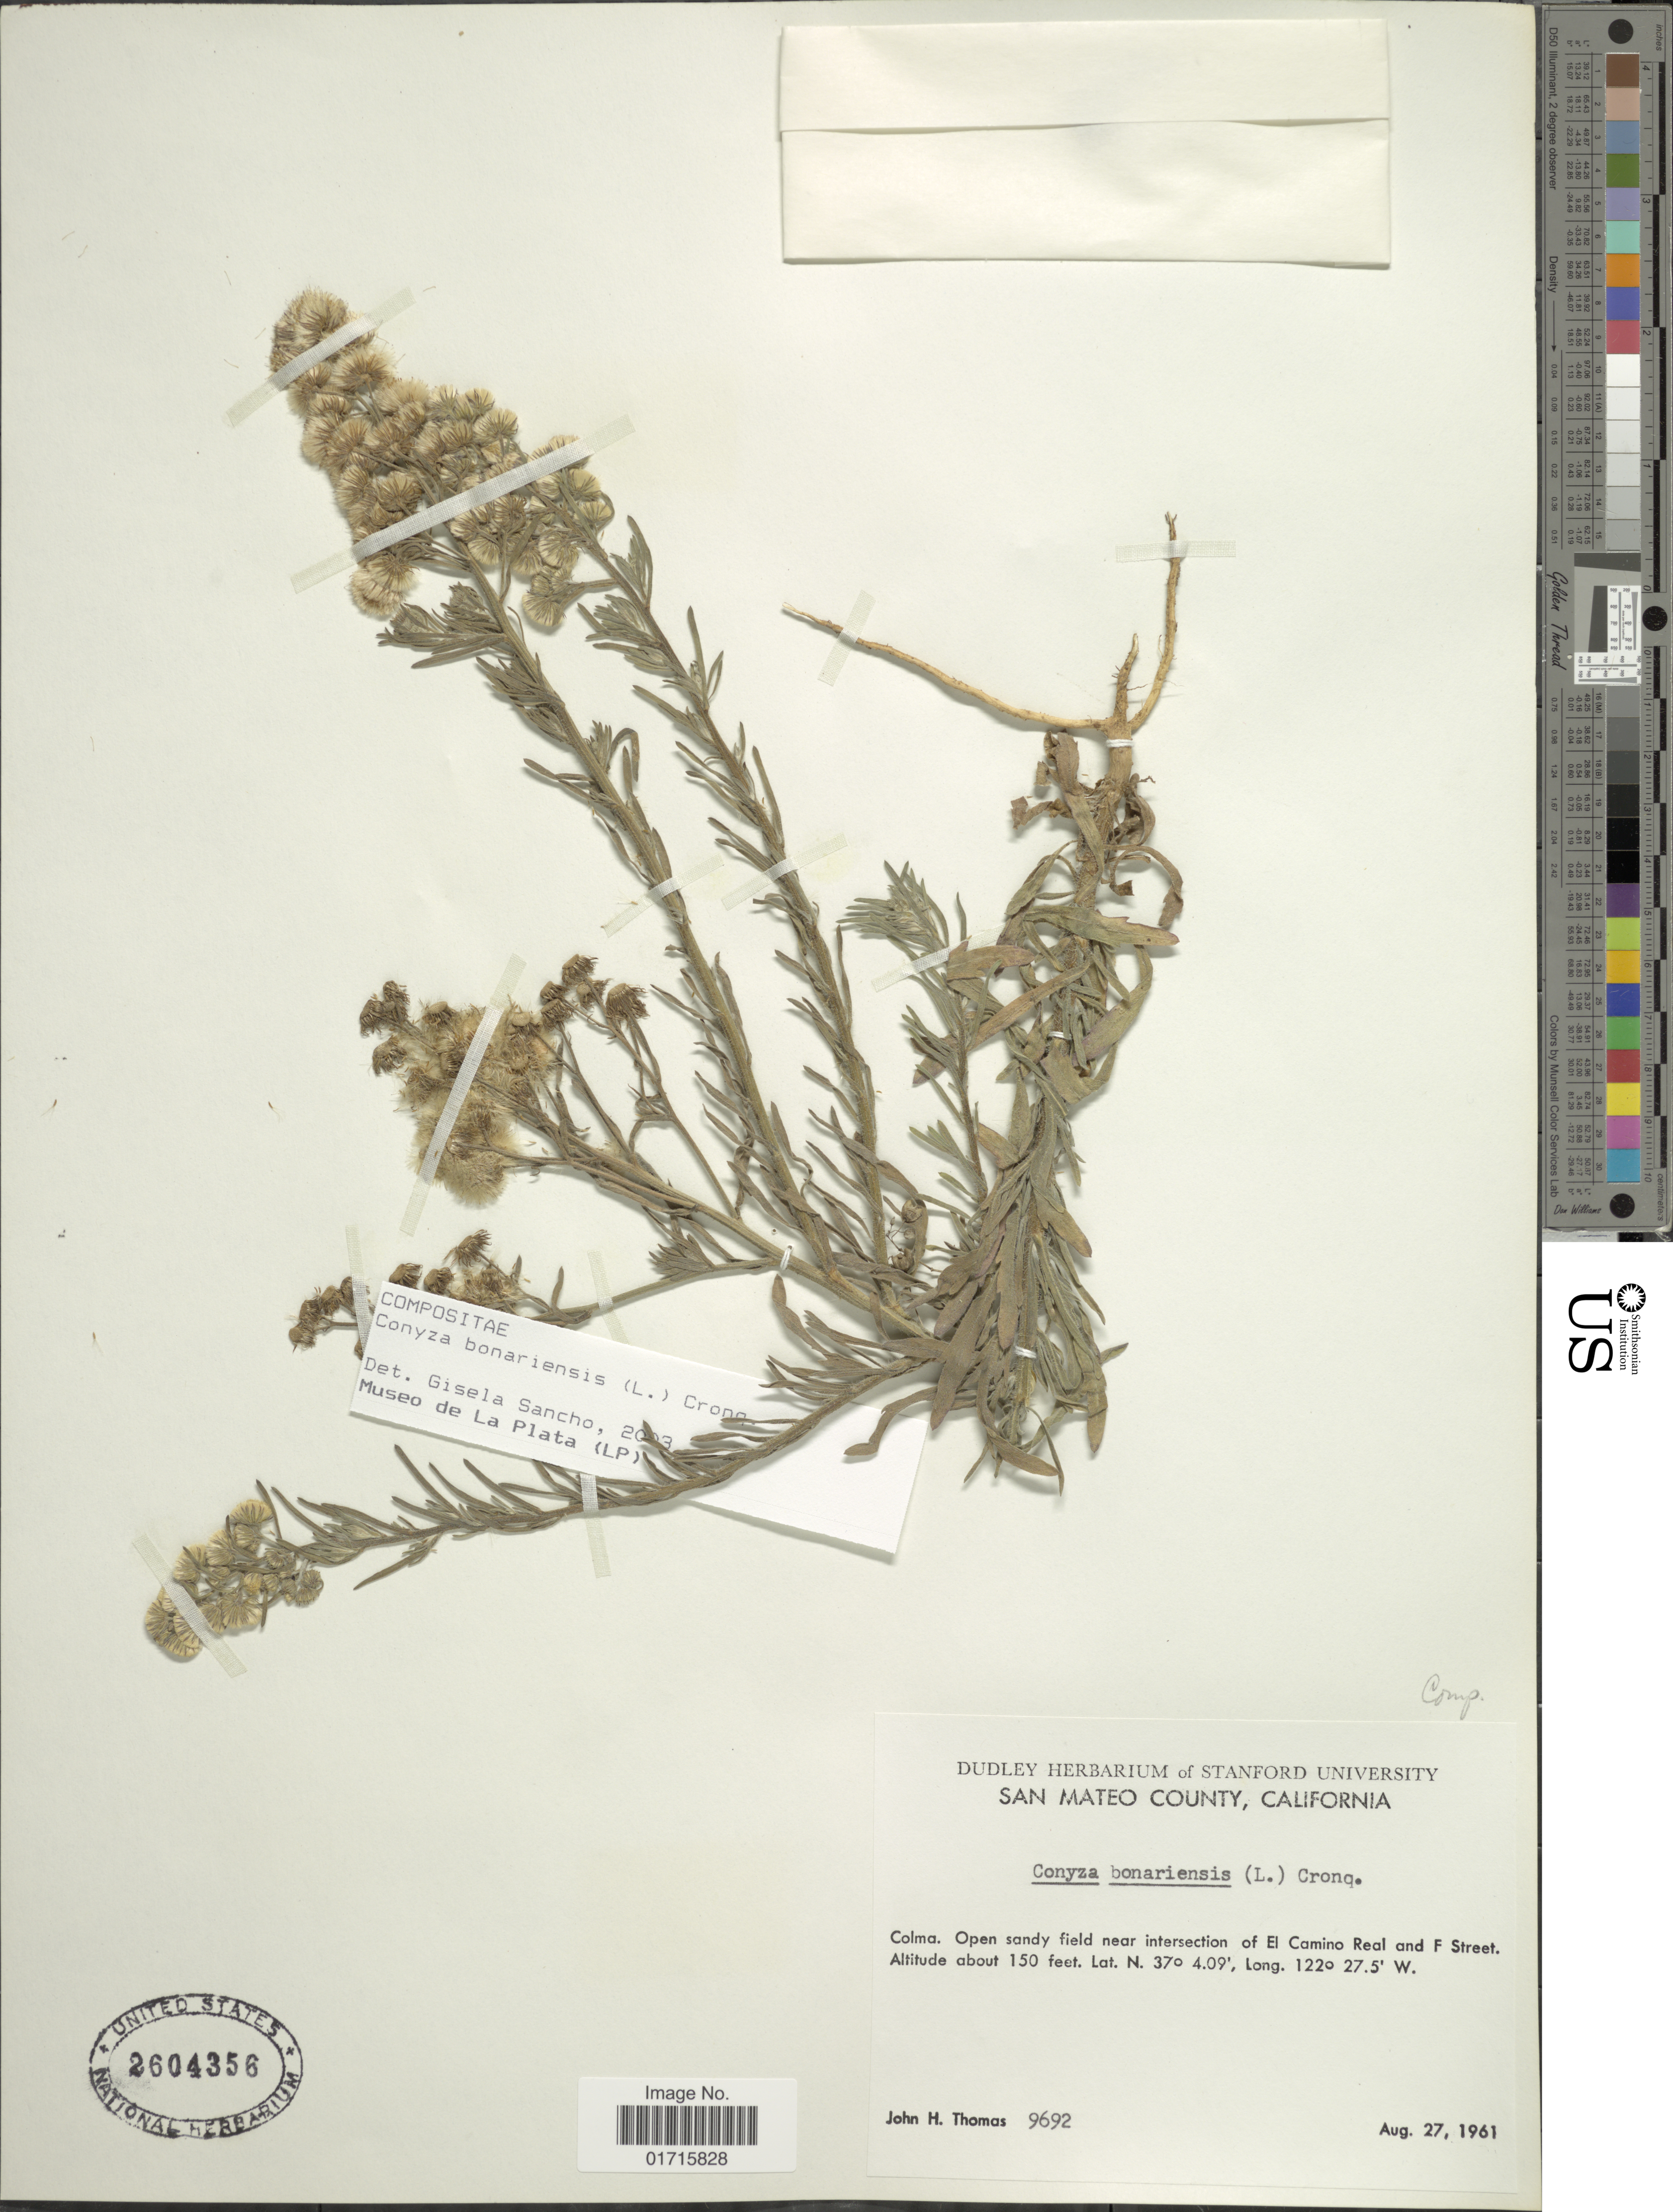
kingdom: Plantae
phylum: Tracheophyta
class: Magnoliopsida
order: Asterales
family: Asteraceae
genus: Conyza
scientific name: Conyza bonariensis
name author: (L.) Cronq.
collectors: J. H. Thomas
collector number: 9692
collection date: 1961-08-27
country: United States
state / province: California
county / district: San Mateo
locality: San Mateo County, California. Colma. Open sandy field near intersection of El Camino Real and F streaat.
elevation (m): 46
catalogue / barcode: US 2604356